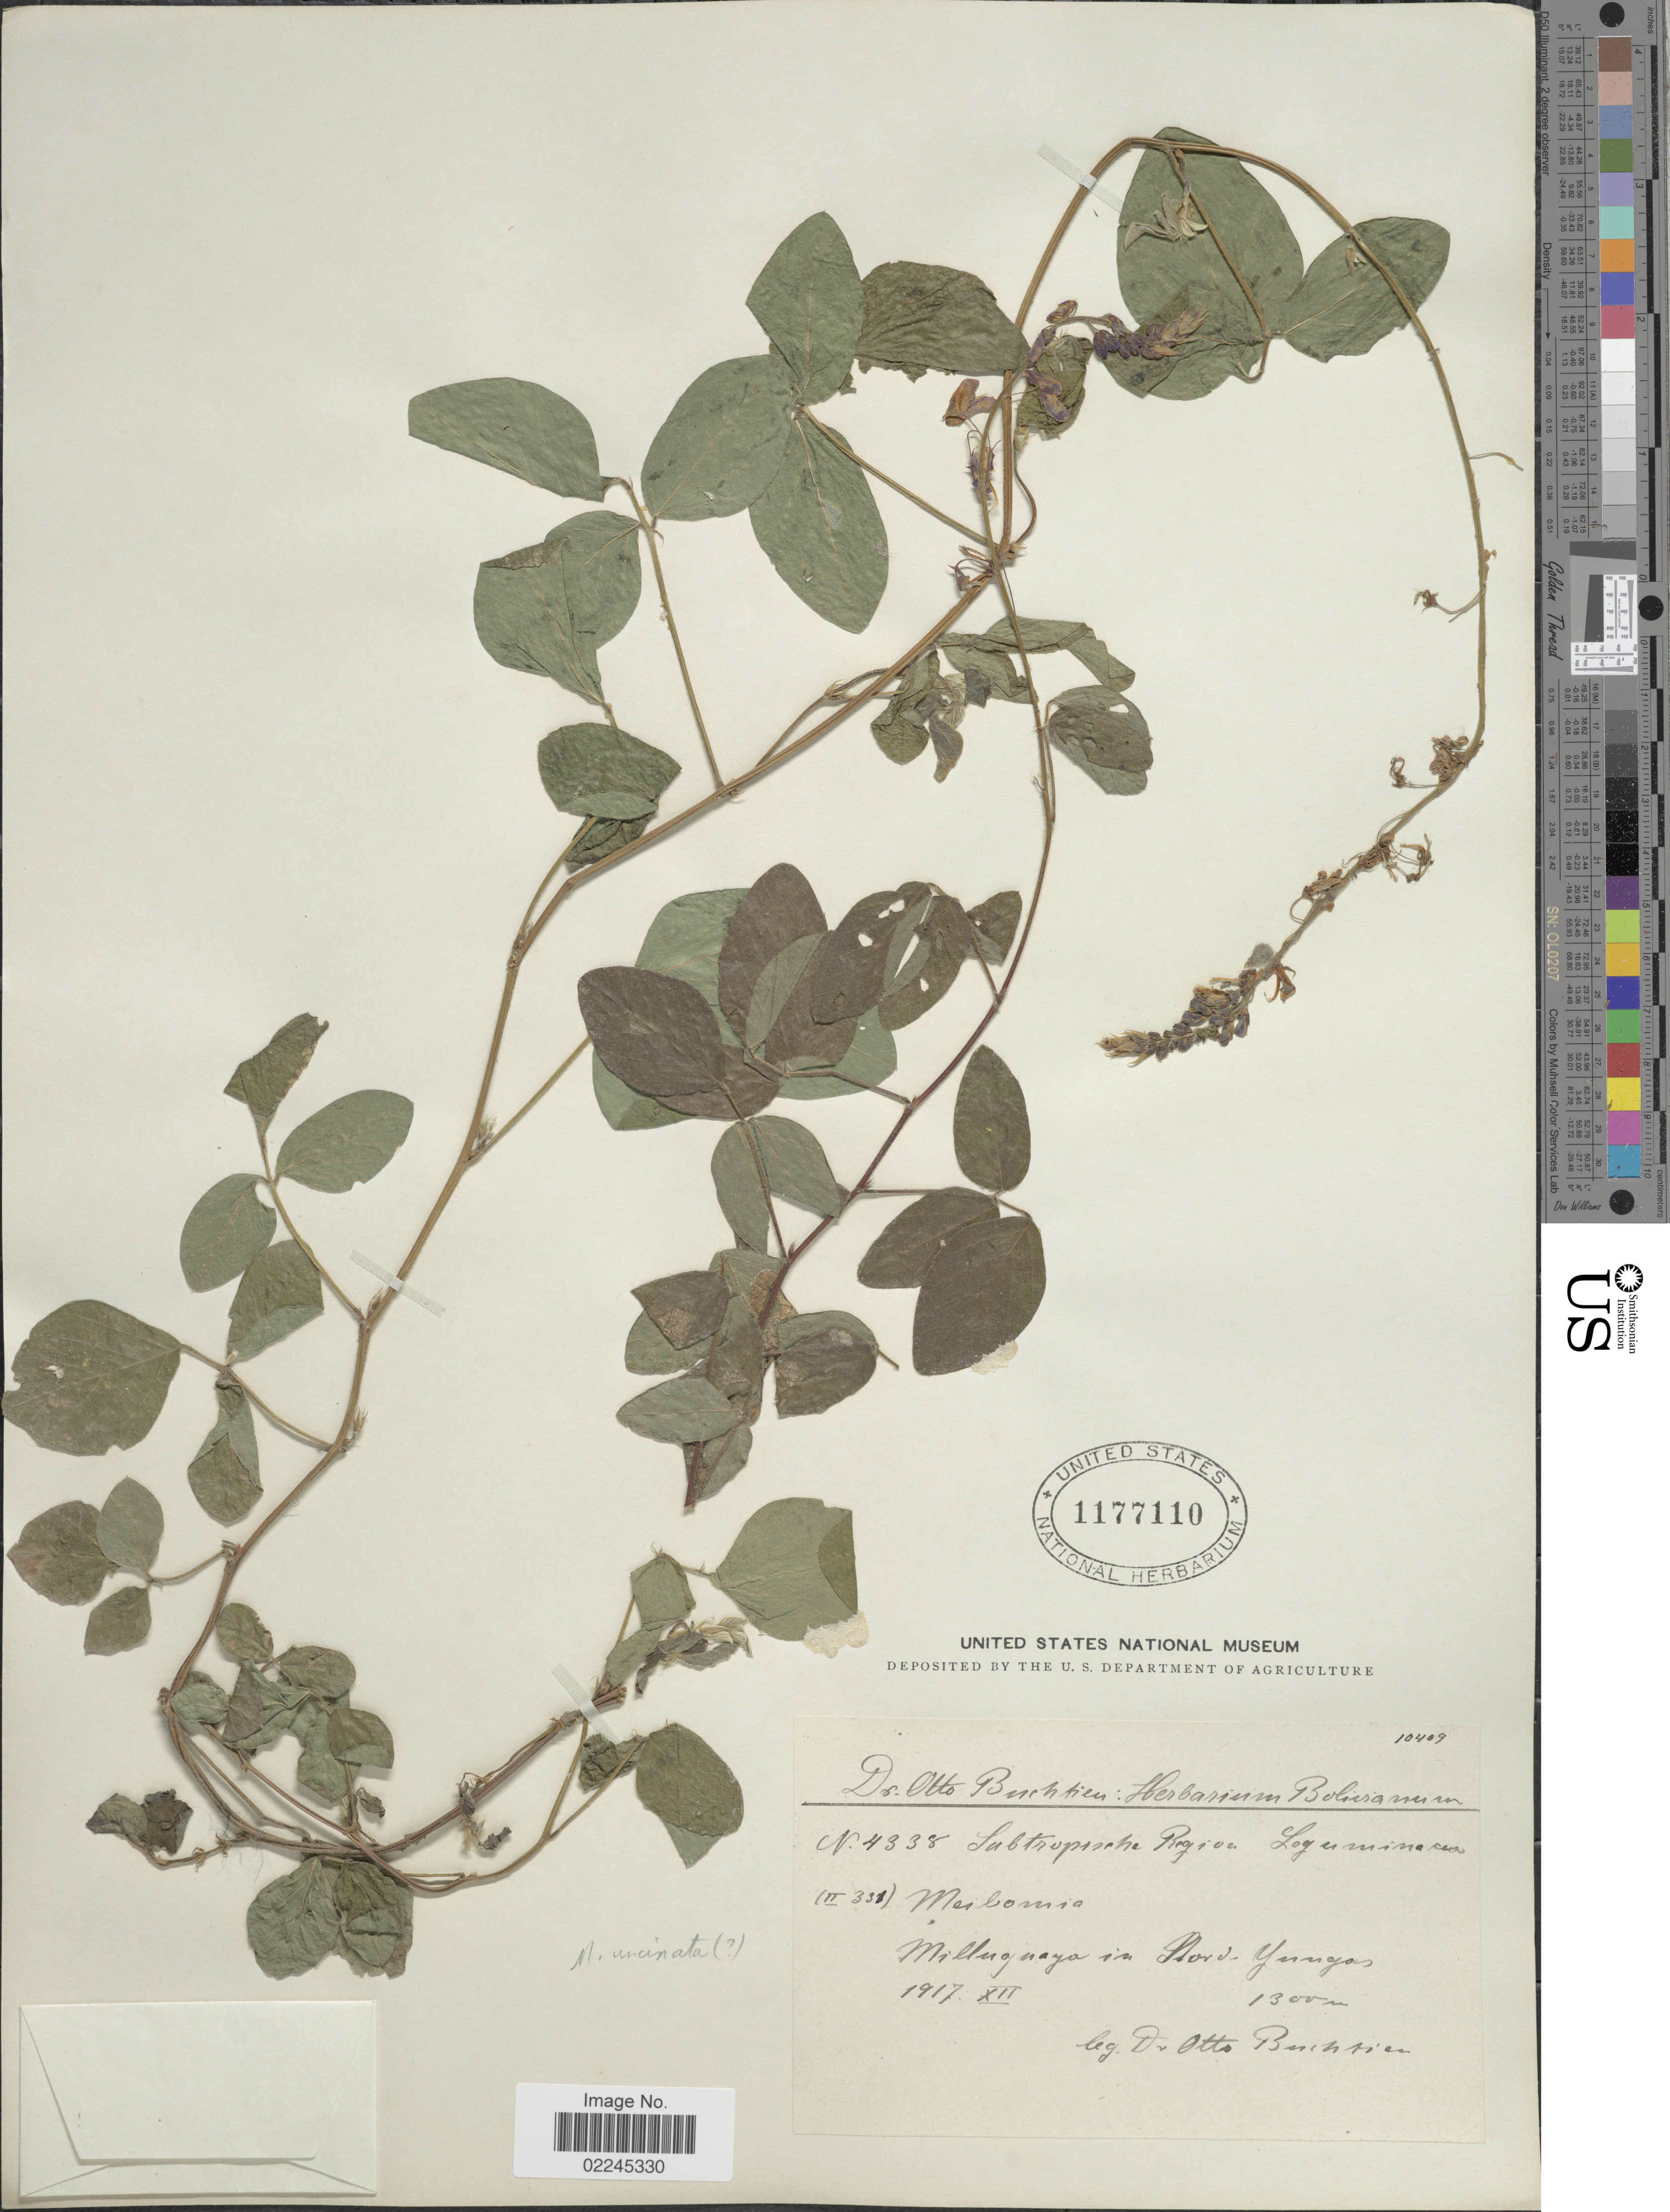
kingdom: Plantae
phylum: Tracheophyta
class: Magnoliopsida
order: Fabales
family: Fabaceae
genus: Desmodium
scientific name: Desmodium intortum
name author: (Mill.) Urb.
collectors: O. Buchtien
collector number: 4338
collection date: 1917-12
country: Bolivia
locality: Milluguaya in Nord-Yungas.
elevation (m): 1300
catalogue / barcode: US 1177110